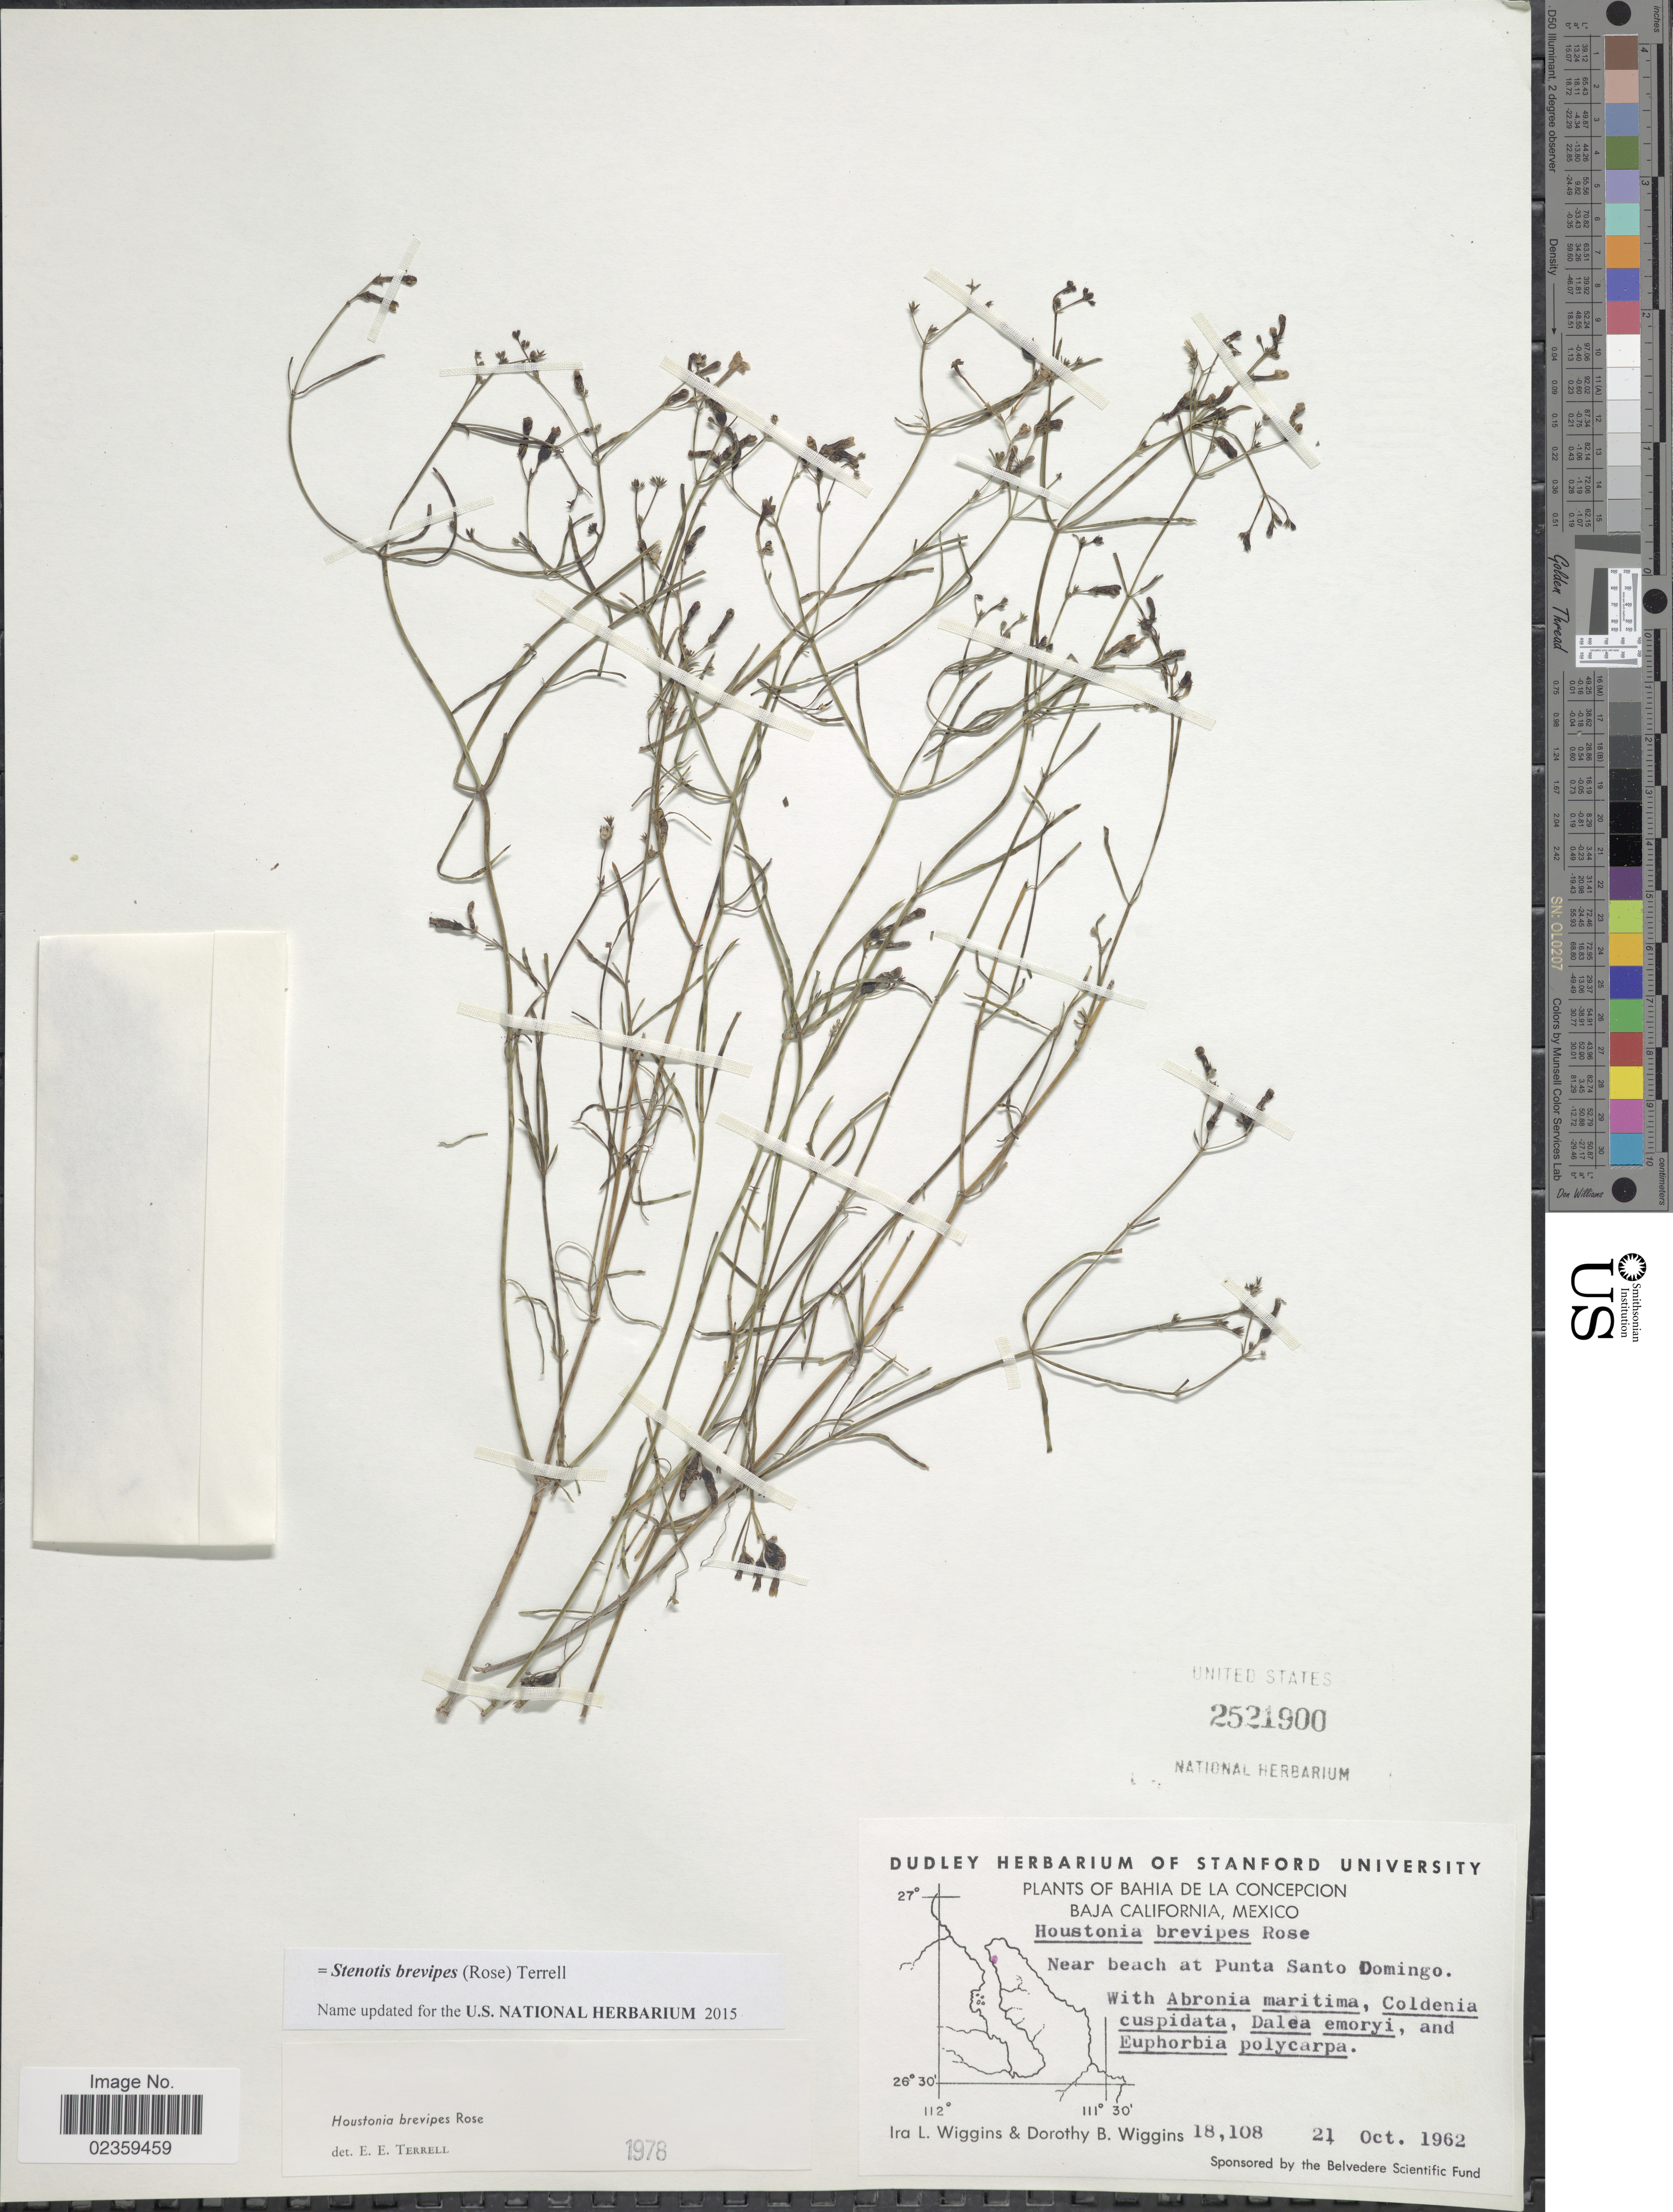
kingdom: Plantae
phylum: Tracheophyta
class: Magnoliopsida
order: Gentianales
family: Rubiaceae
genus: Stenotis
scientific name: Stenotis brevipes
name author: (Rose) Terrell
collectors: I. L. Wiggins & D. B. Wiggins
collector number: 18108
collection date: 1962-10-21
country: Mexico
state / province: Baja California Sur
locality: Bahia de la Concepcion. Baja California. Near beach at Punta Santo Domingo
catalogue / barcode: US 2521900